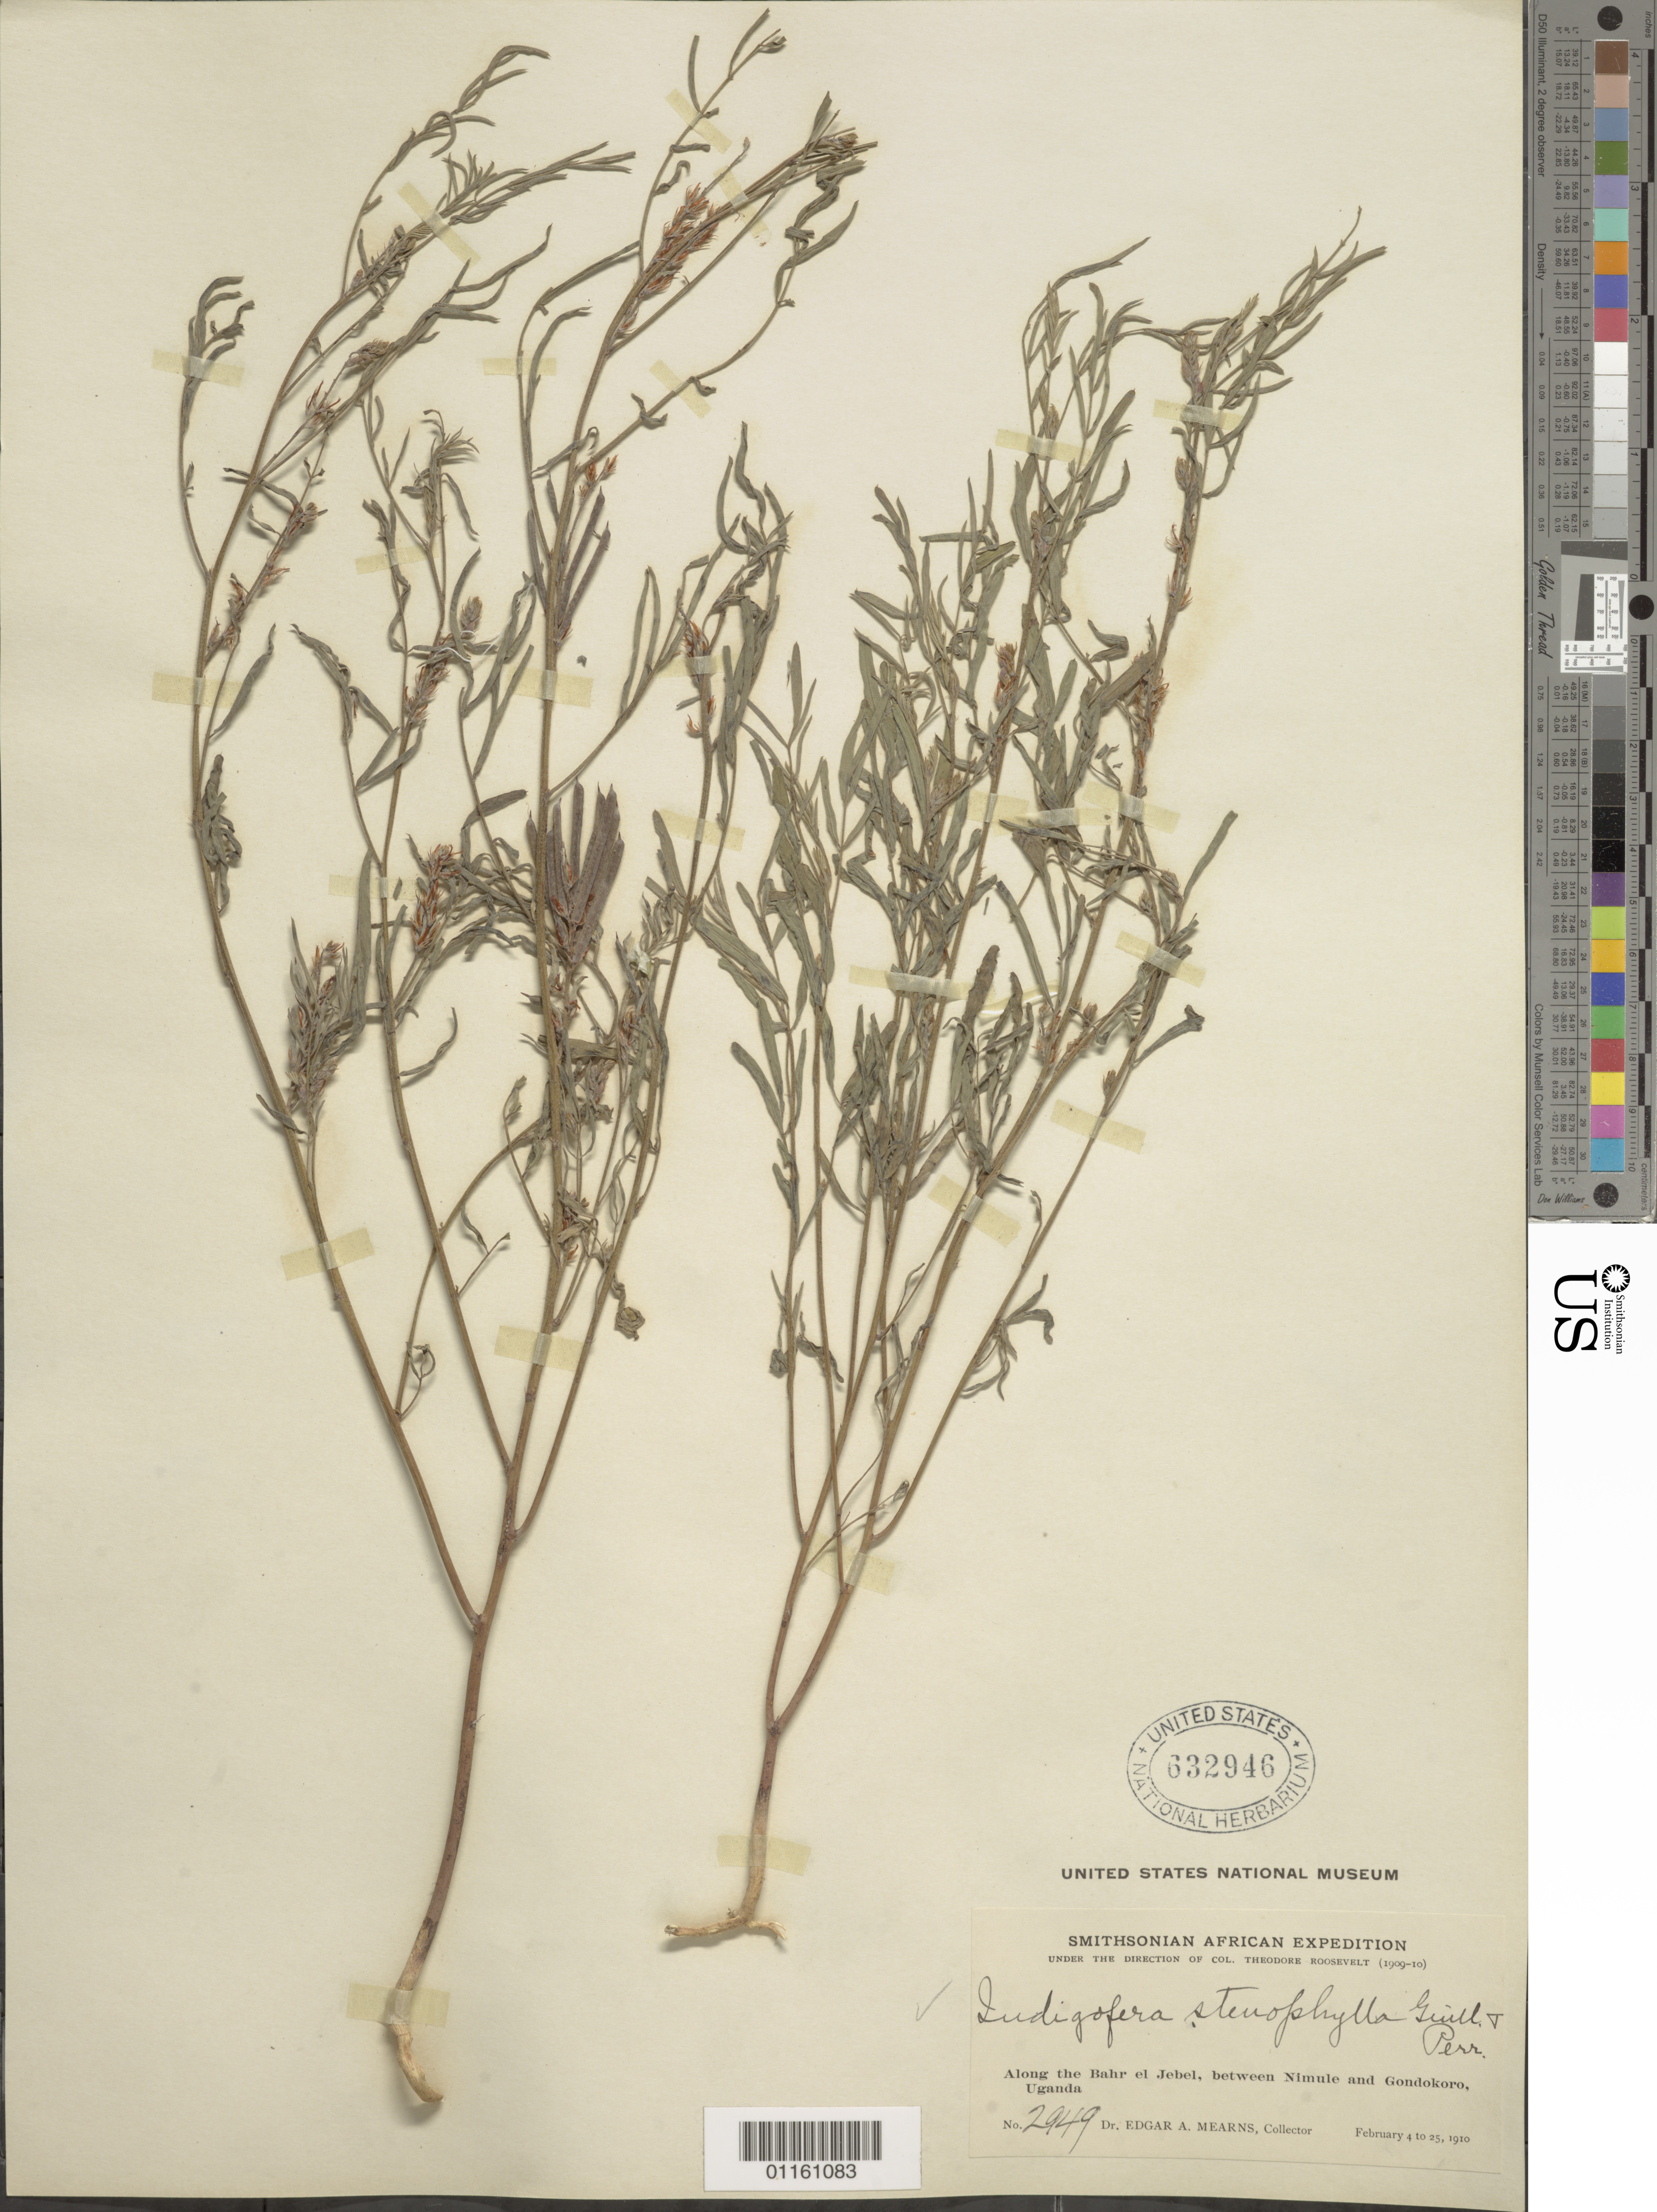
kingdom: Plantae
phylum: Tracheophyta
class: Magnoliopsida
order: Fabales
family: Fabaceae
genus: Indigofera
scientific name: Indigofera stenophylla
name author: Guill. & Perr.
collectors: E. A. Mearns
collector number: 2949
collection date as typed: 04 Feb 1910 to 25 Feb 1910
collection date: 1910-02-04/1910-02-25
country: Uganda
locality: Along the Bahrel Jebel, between Nimule and Gondokoro.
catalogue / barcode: US 632946